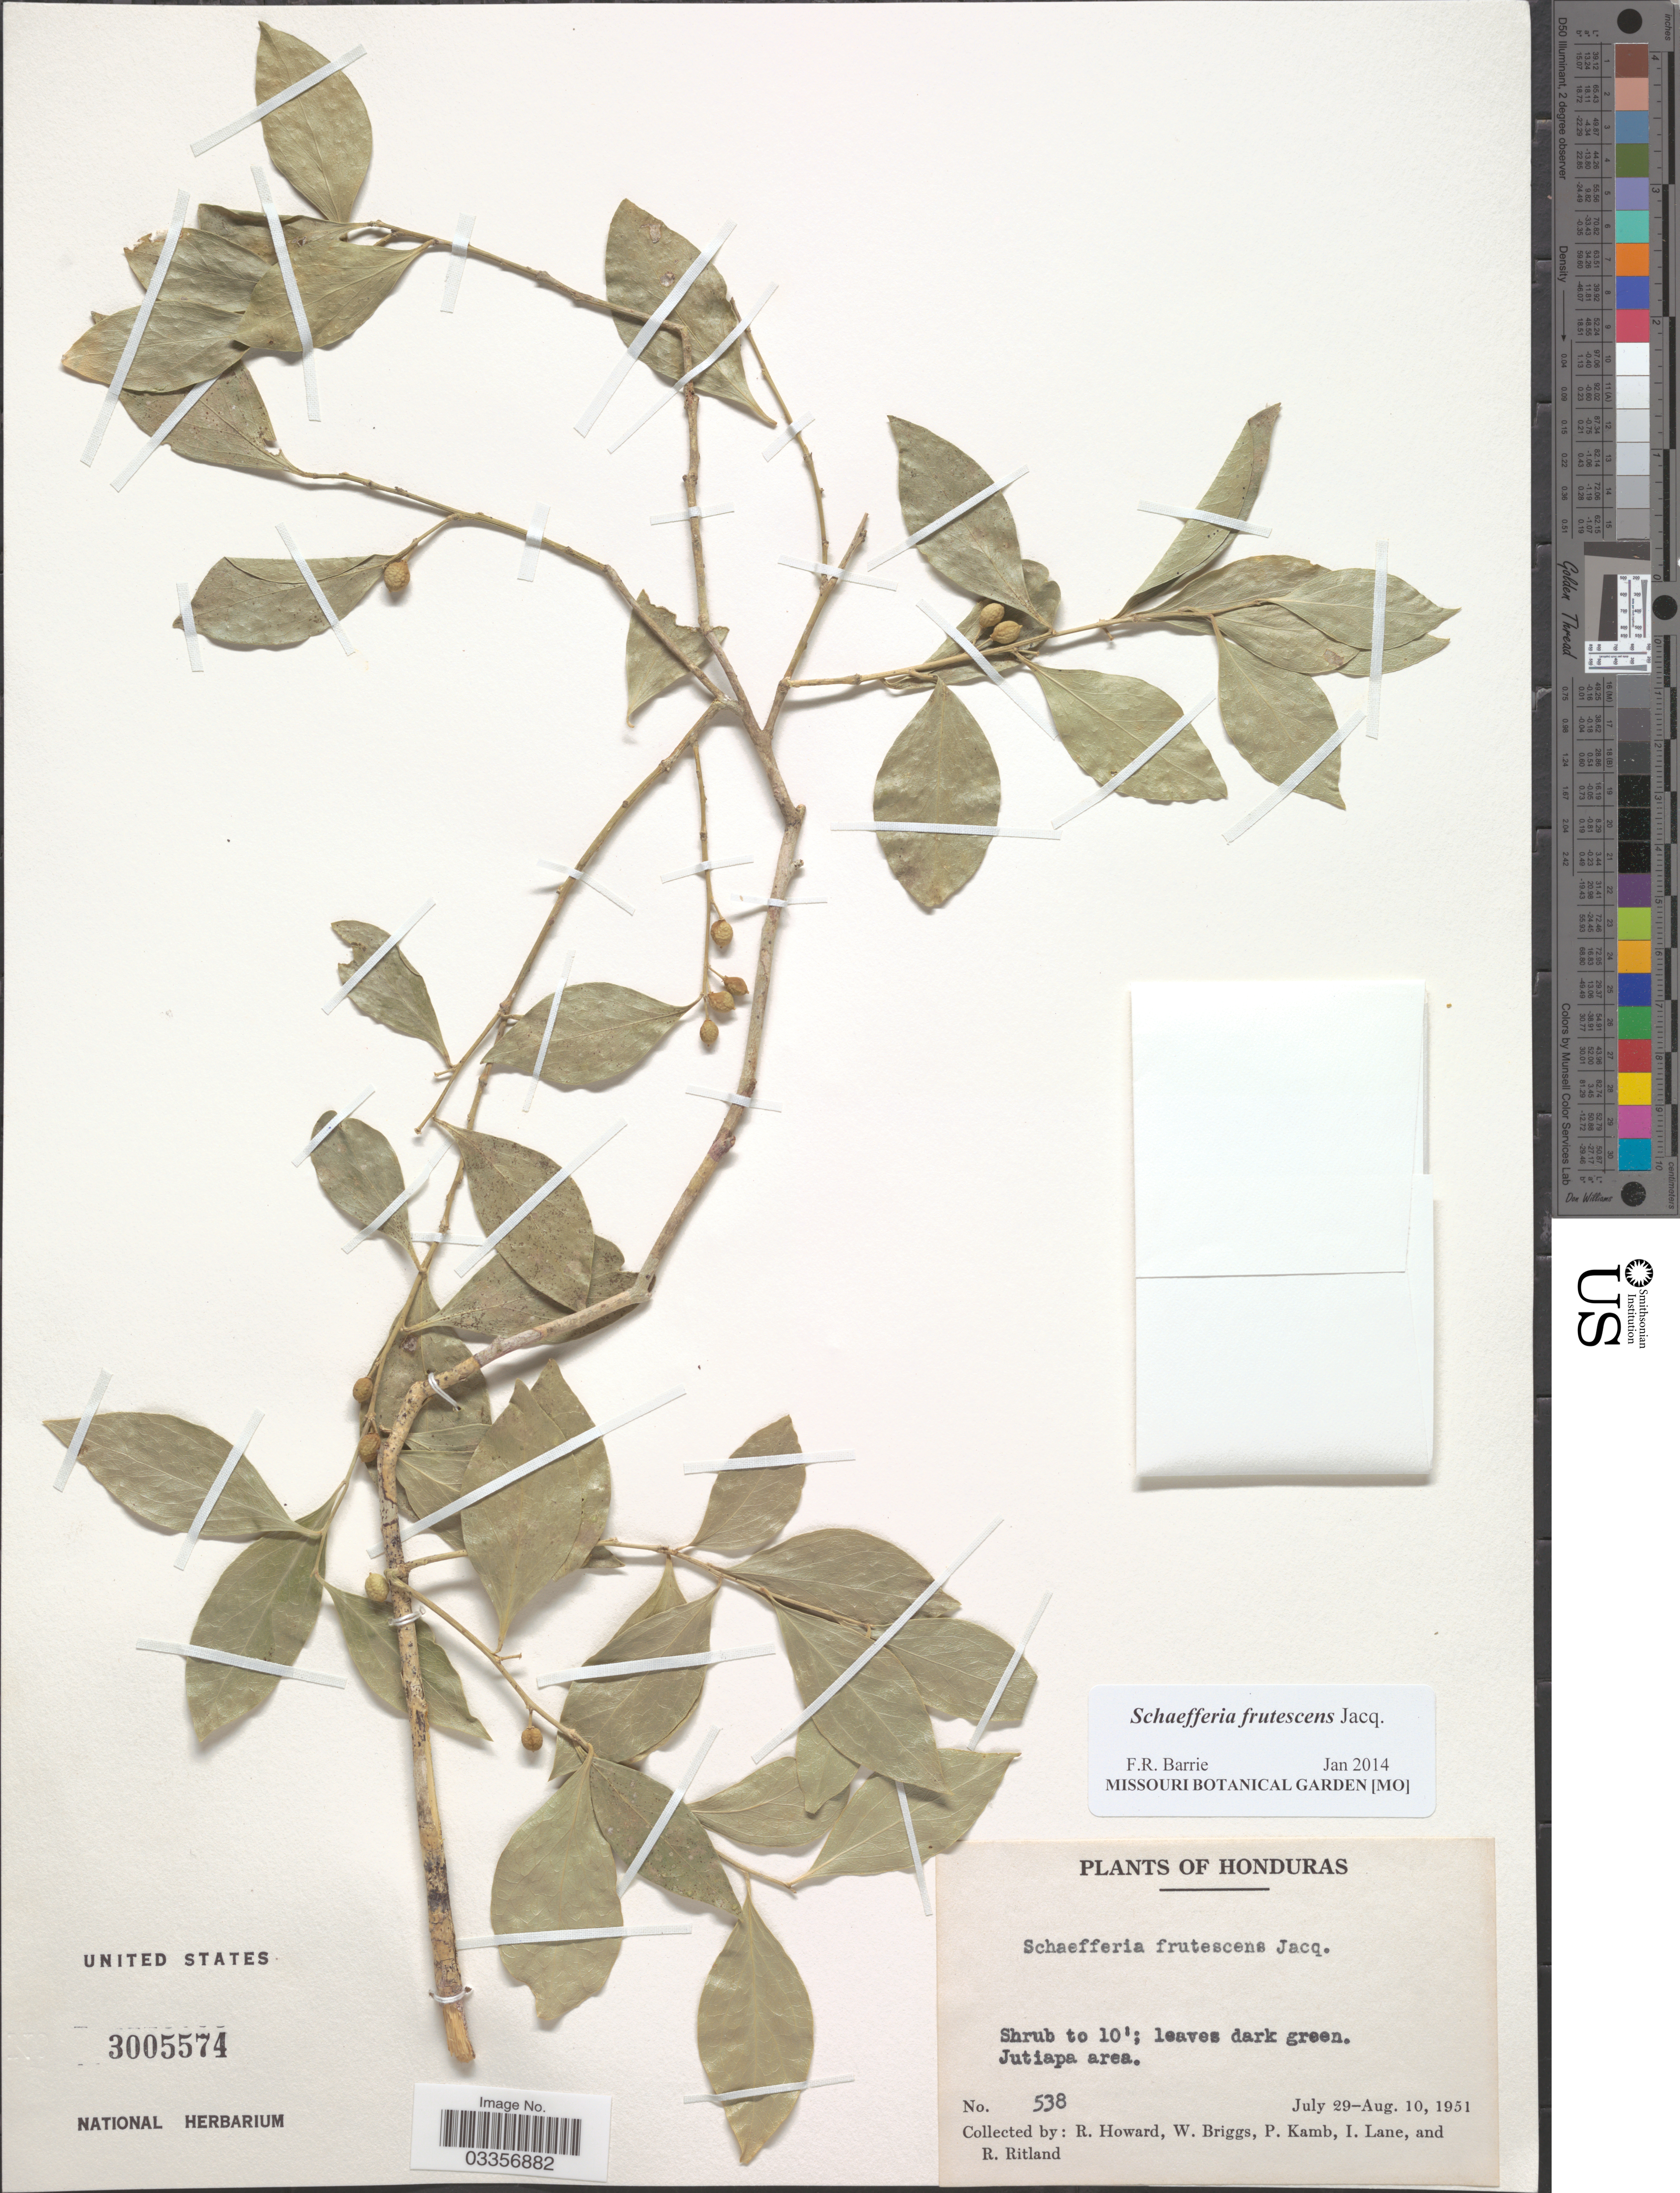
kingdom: Plantae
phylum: Tracheophyta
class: Magnoliopsida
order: Celastrales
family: Celastraceae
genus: Schaefferia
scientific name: Schaefferia frutescens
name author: Jacq.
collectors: R. Howard, W. Briggs, P. Kamb, I. Lane & R. Ritland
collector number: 538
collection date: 1951-07-29/1951-08-10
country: Honduras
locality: Jutiapa area.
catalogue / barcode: US 3005574